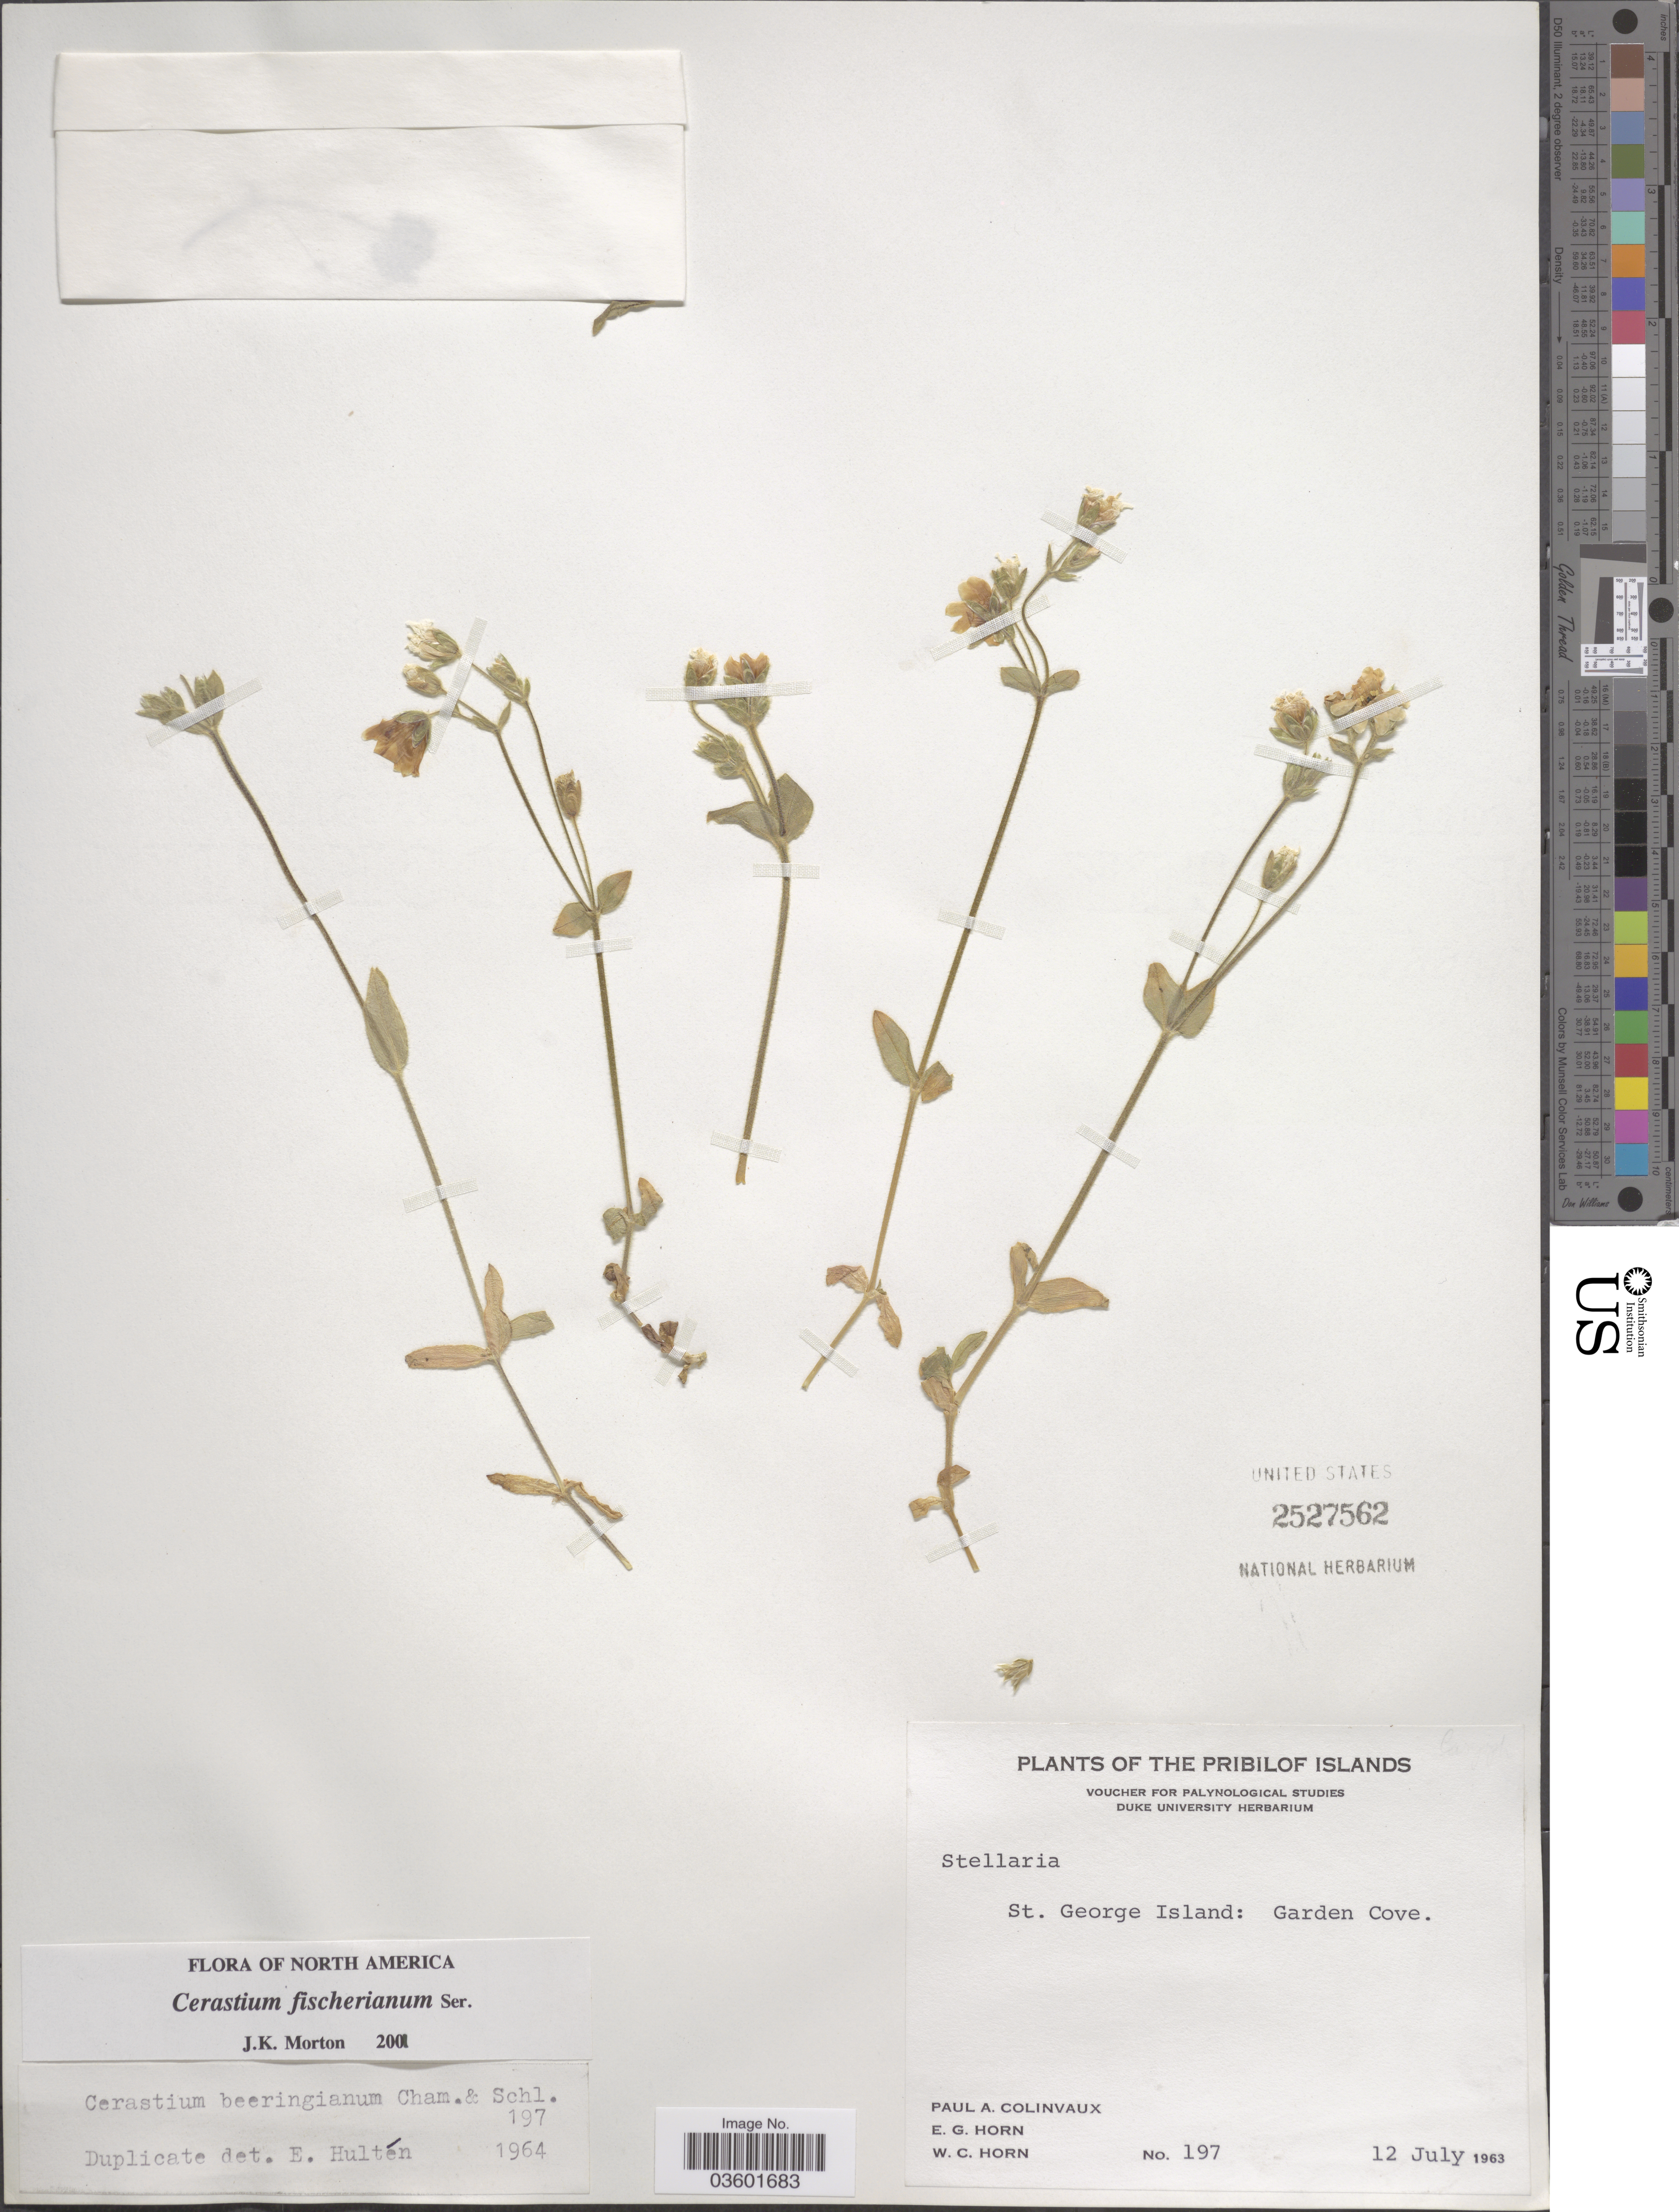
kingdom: Plantae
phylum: Tracheophyta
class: Magnoliopsida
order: Caryophyllales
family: Caryophyllaceae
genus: Cerastium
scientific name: Cerastium fischerianum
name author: Ser.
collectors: P. Colinvaux, E. Horn & W. Horn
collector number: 197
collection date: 1963-07-12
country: United States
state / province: Alaska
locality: Pribilof Islands. St. George Island: Garden Cove.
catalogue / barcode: US 2527562